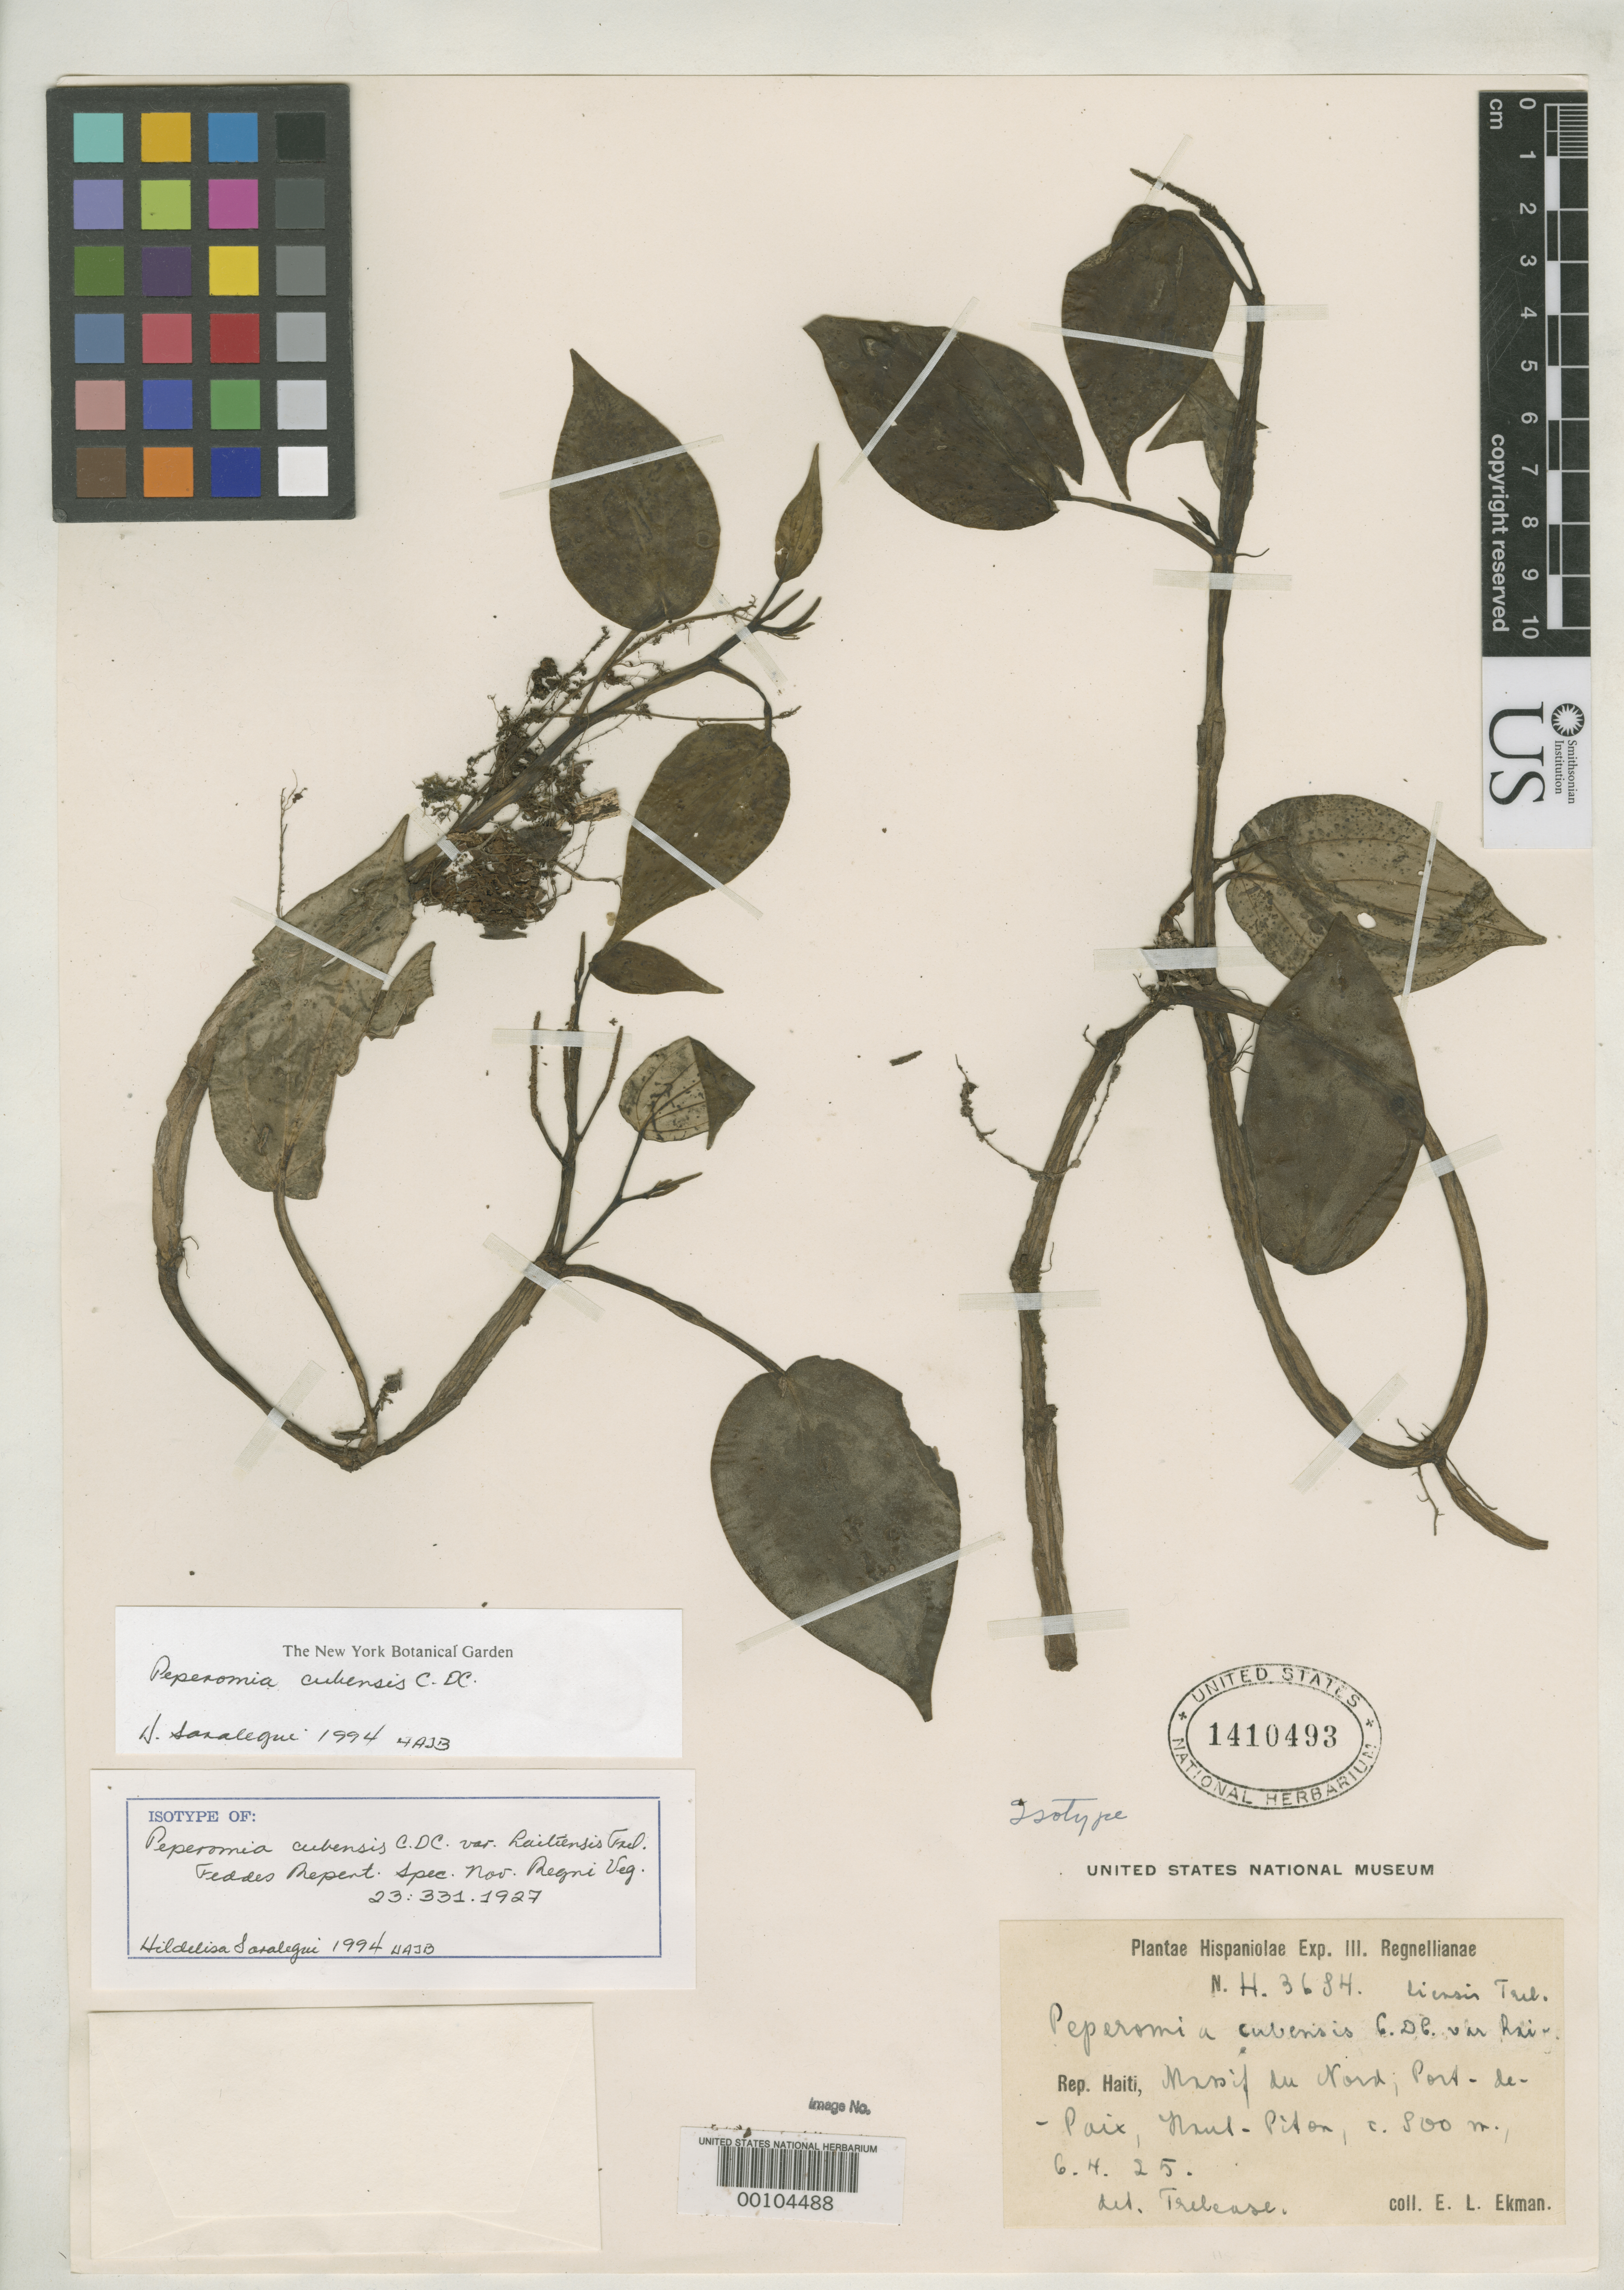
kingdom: Plantae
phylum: Tracheophyta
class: Magnoliopsida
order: Piperales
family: Piperaceae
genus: Peperomia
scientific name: Peperomia cubensis var. haitensis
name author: Trel.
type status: Isotype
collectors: E. L. Ekman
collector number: H 3684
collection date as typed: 1925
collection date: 1925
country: Haiti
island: Hispaniola Island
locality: Massif du Nord, Port-de-Paix, Mont Piton.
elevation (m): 800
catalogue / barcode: US 1410493